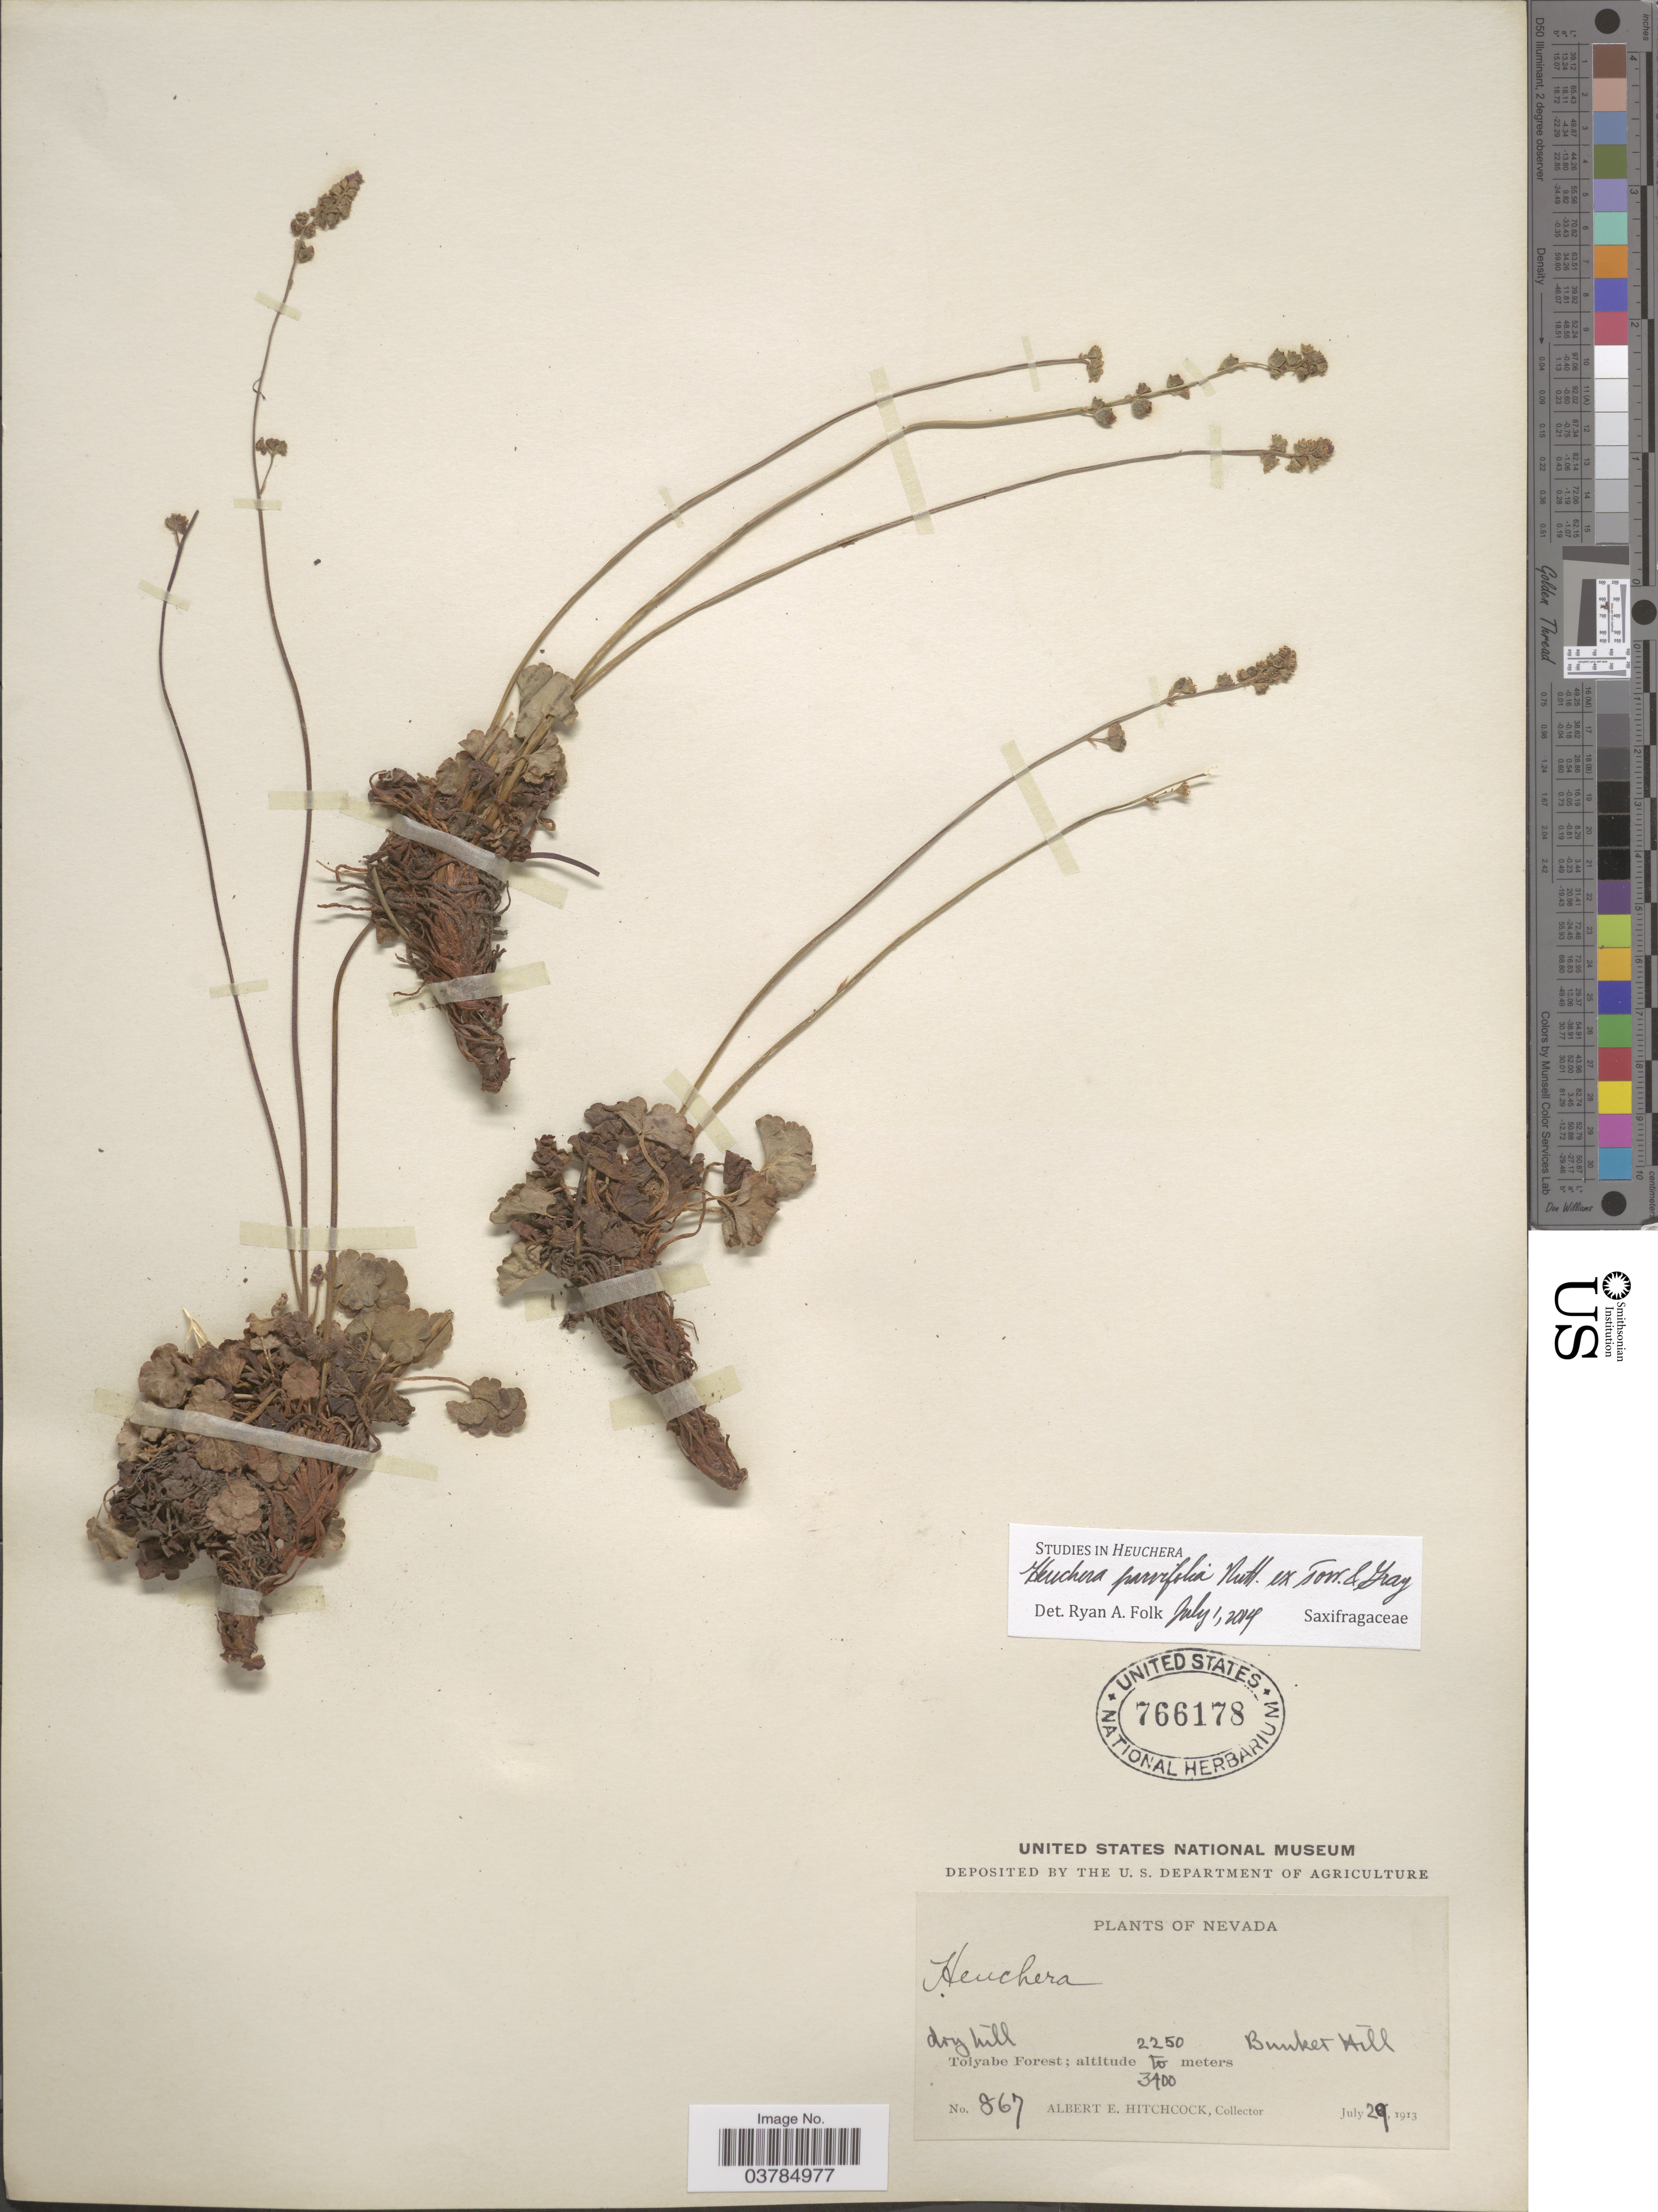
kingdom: Plantae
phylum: Tracheophyta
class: Magnoliopsida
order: Saxifragales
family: Saxifragaceae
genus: Heuchera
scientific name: Heuchera parvifolia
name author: Nutt.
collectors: A. S. Hitchcock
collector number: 867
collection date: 1913-07-29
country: United States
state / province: Nevada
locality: Toiyabe Forest. Bunker Hill.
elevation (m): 2250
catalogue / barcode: US 766178